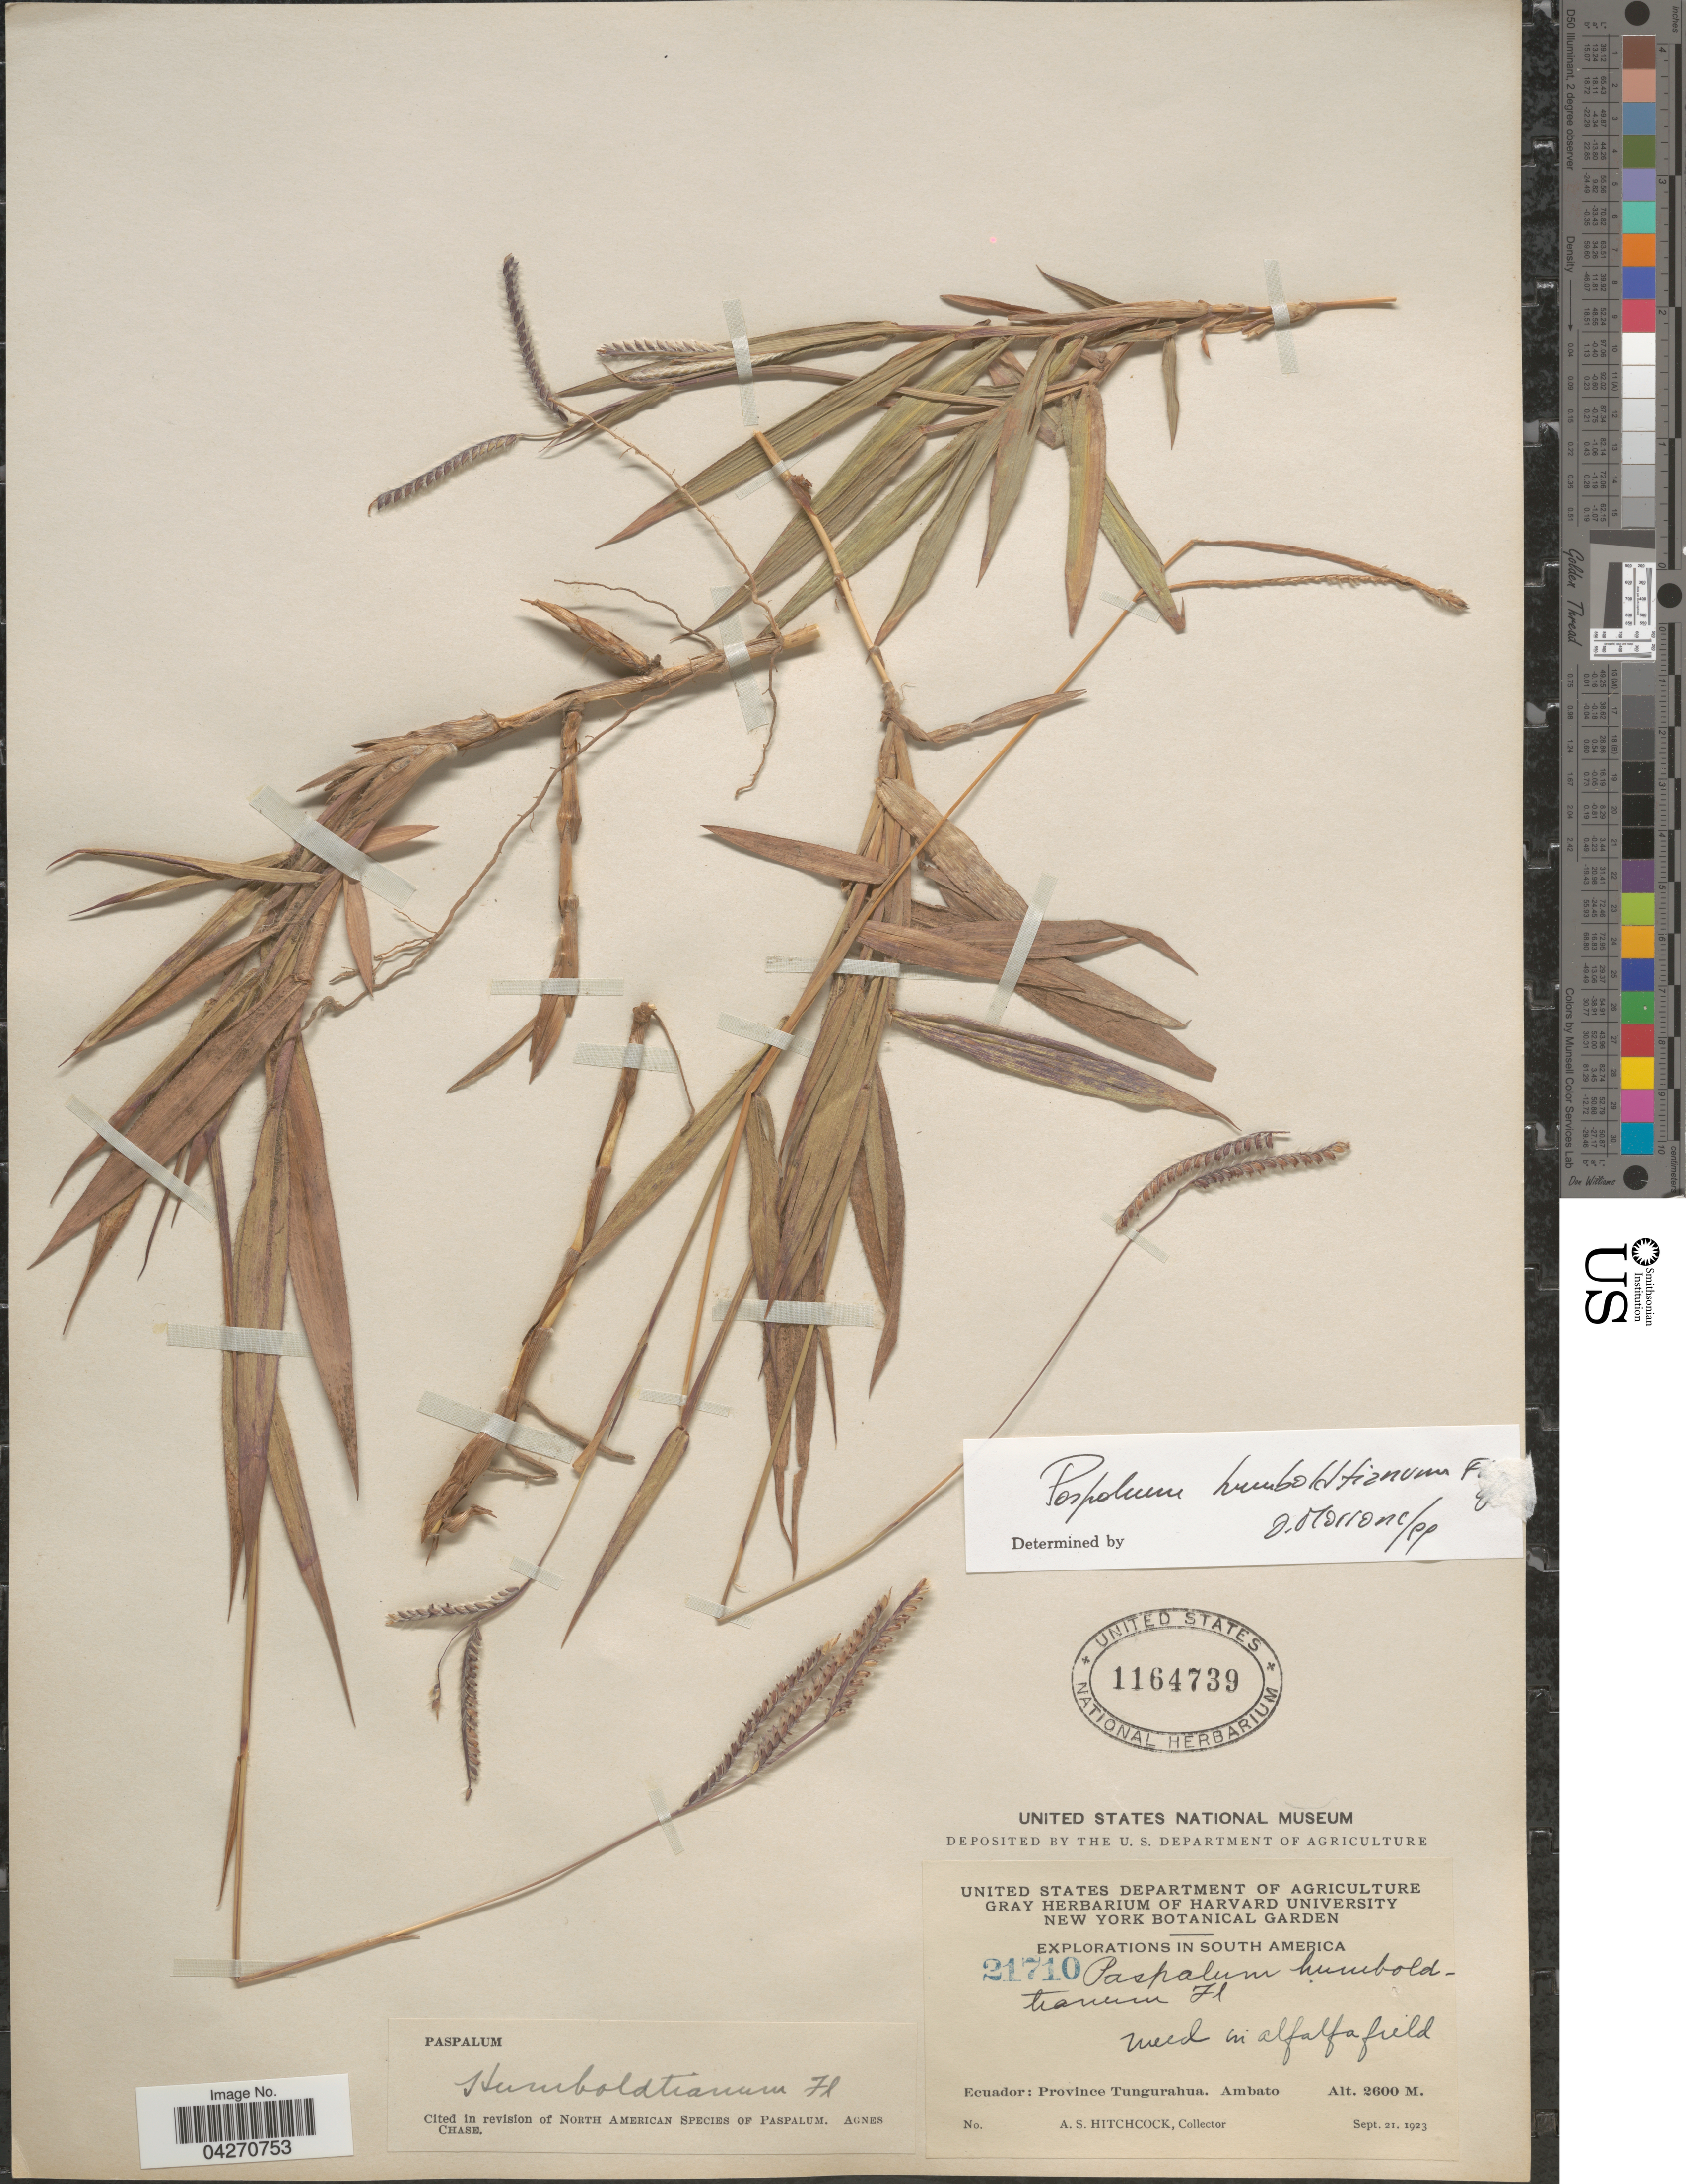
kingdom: Plantae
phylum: Tracheophyta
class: Liliopsida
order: Poales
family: Poaceae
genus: Paspalum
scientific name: Paspalum humboldtianum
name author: Flüggé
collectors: A. S. Hitchcock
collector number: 21710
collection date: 1923-09-21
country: Ecuador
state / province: Tungurahua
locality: Explorations In South America. Ambato.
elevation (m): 2600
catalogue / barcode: US 1164739